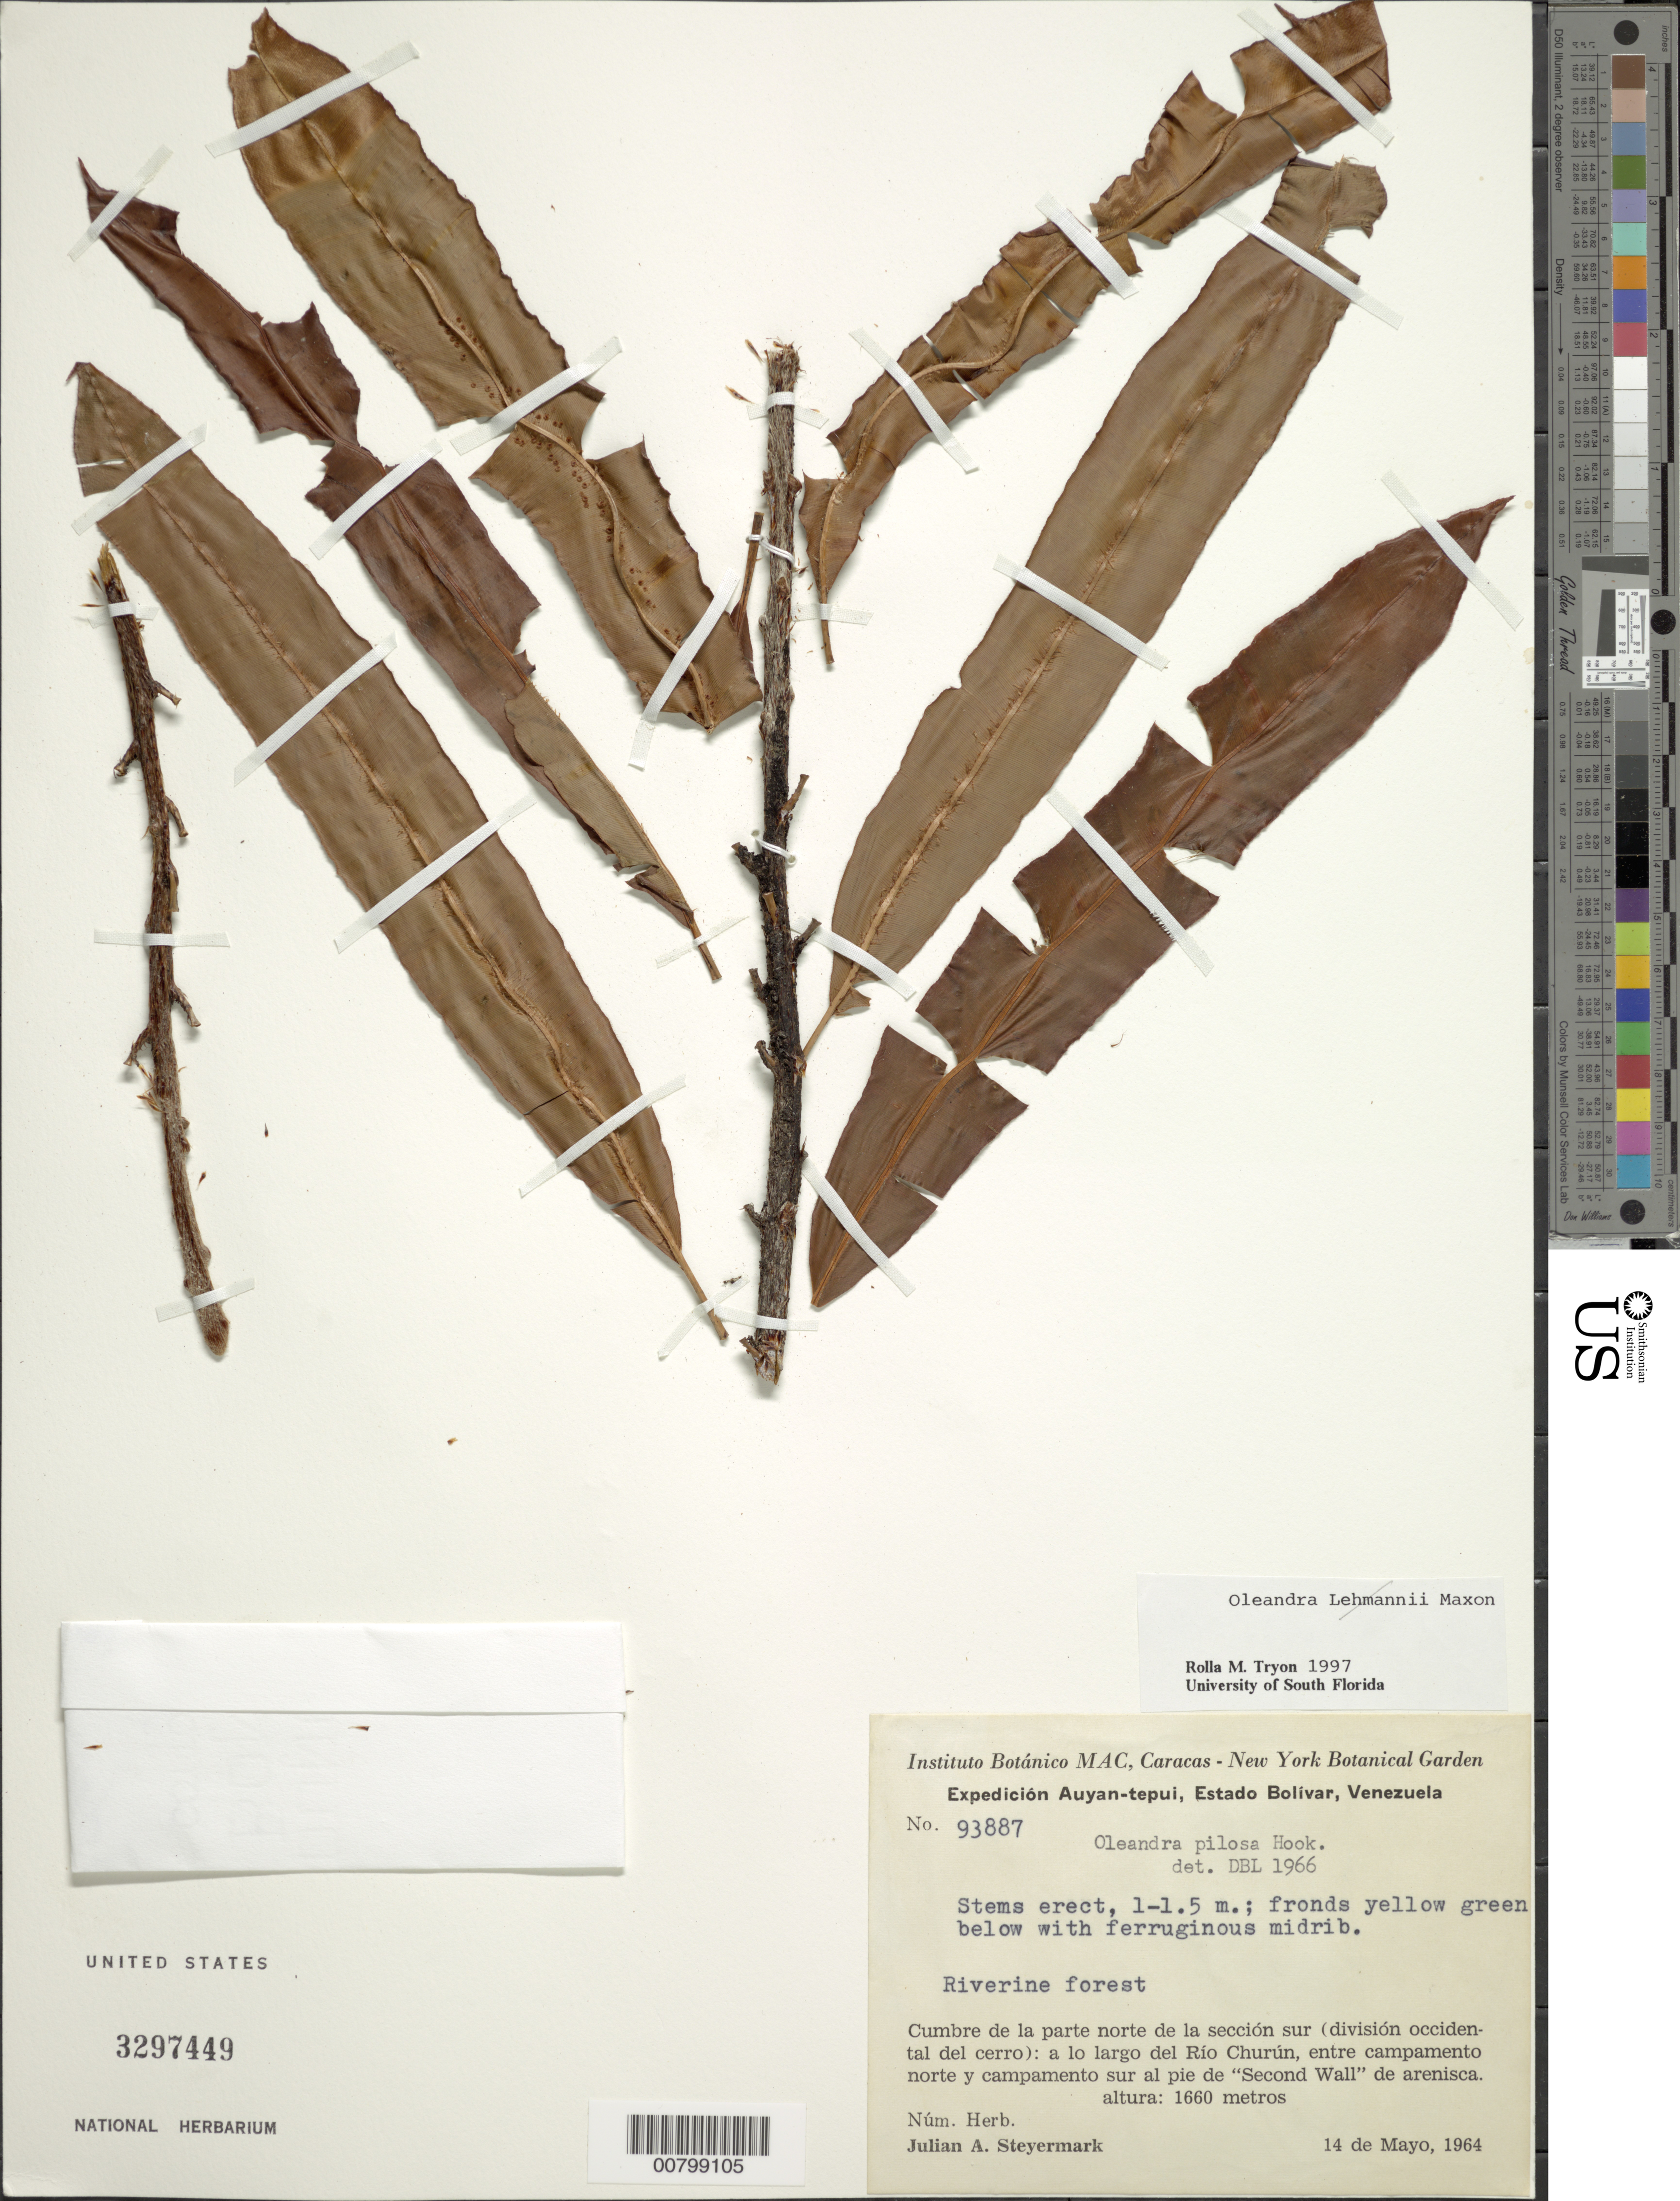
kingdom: Plantae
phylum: Tracheophyta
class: Polypodiopsida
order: Polypodiales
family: Oleandraceae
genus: Oleandra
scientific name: Oleandra pilosa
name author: Hook.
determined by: Lellinger, David B., (BOT), Smithsonian Institution - National Museum of Natural History (UNITED STATES)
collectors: J. Steyermark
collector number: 93887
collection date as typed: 14-May-64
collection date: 1964-05-14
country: Venezuela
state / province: Bolívar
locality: Auyan-tepuí, Río Churún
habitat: Riverine forest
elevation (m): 1660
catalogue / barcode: US 3297449